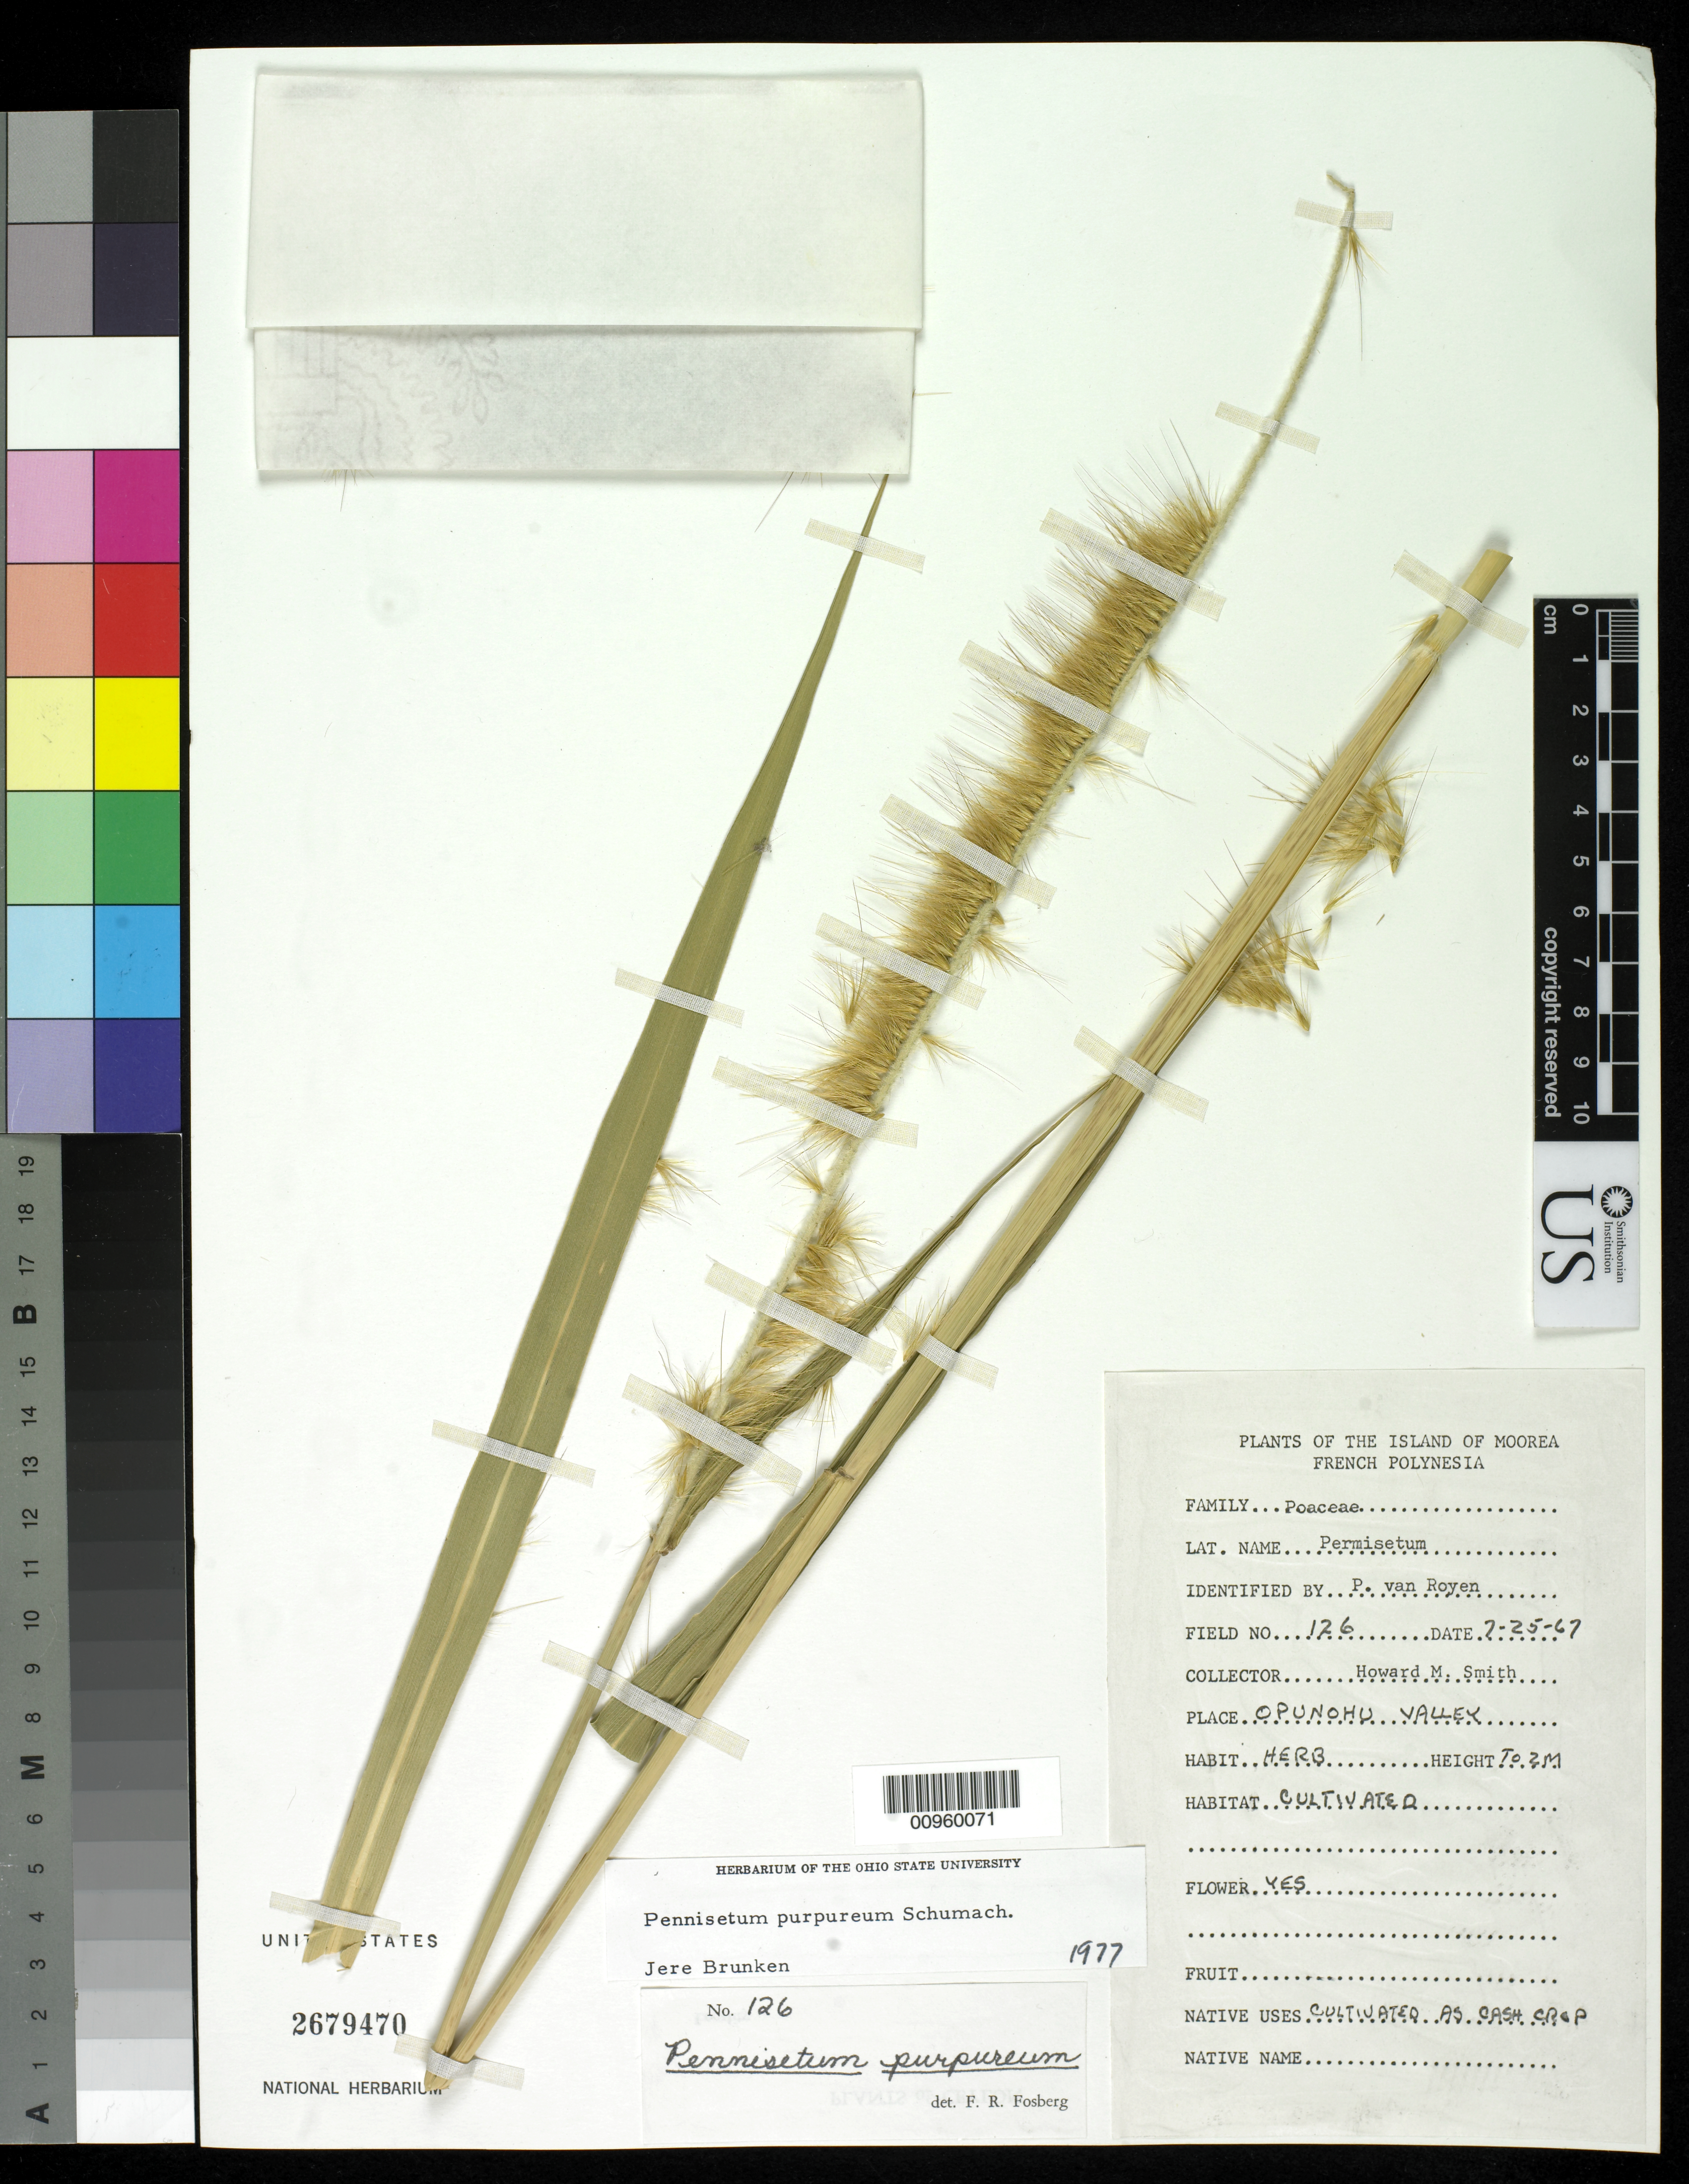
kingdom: Plantae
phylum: Tracheophyta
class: Liliopsida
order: Poales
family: Poaceae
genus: Cenchrus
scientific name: Cenchrus purpureus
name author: (Schumach.) Morrone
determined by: Poaceae Reorganization Project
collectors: H. M. Smith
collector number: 126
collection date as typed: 25 Jul 1967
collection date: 1967-07-25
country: French Polynesia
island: Moorea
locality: Opunohu Valley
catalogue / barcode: US 2679470